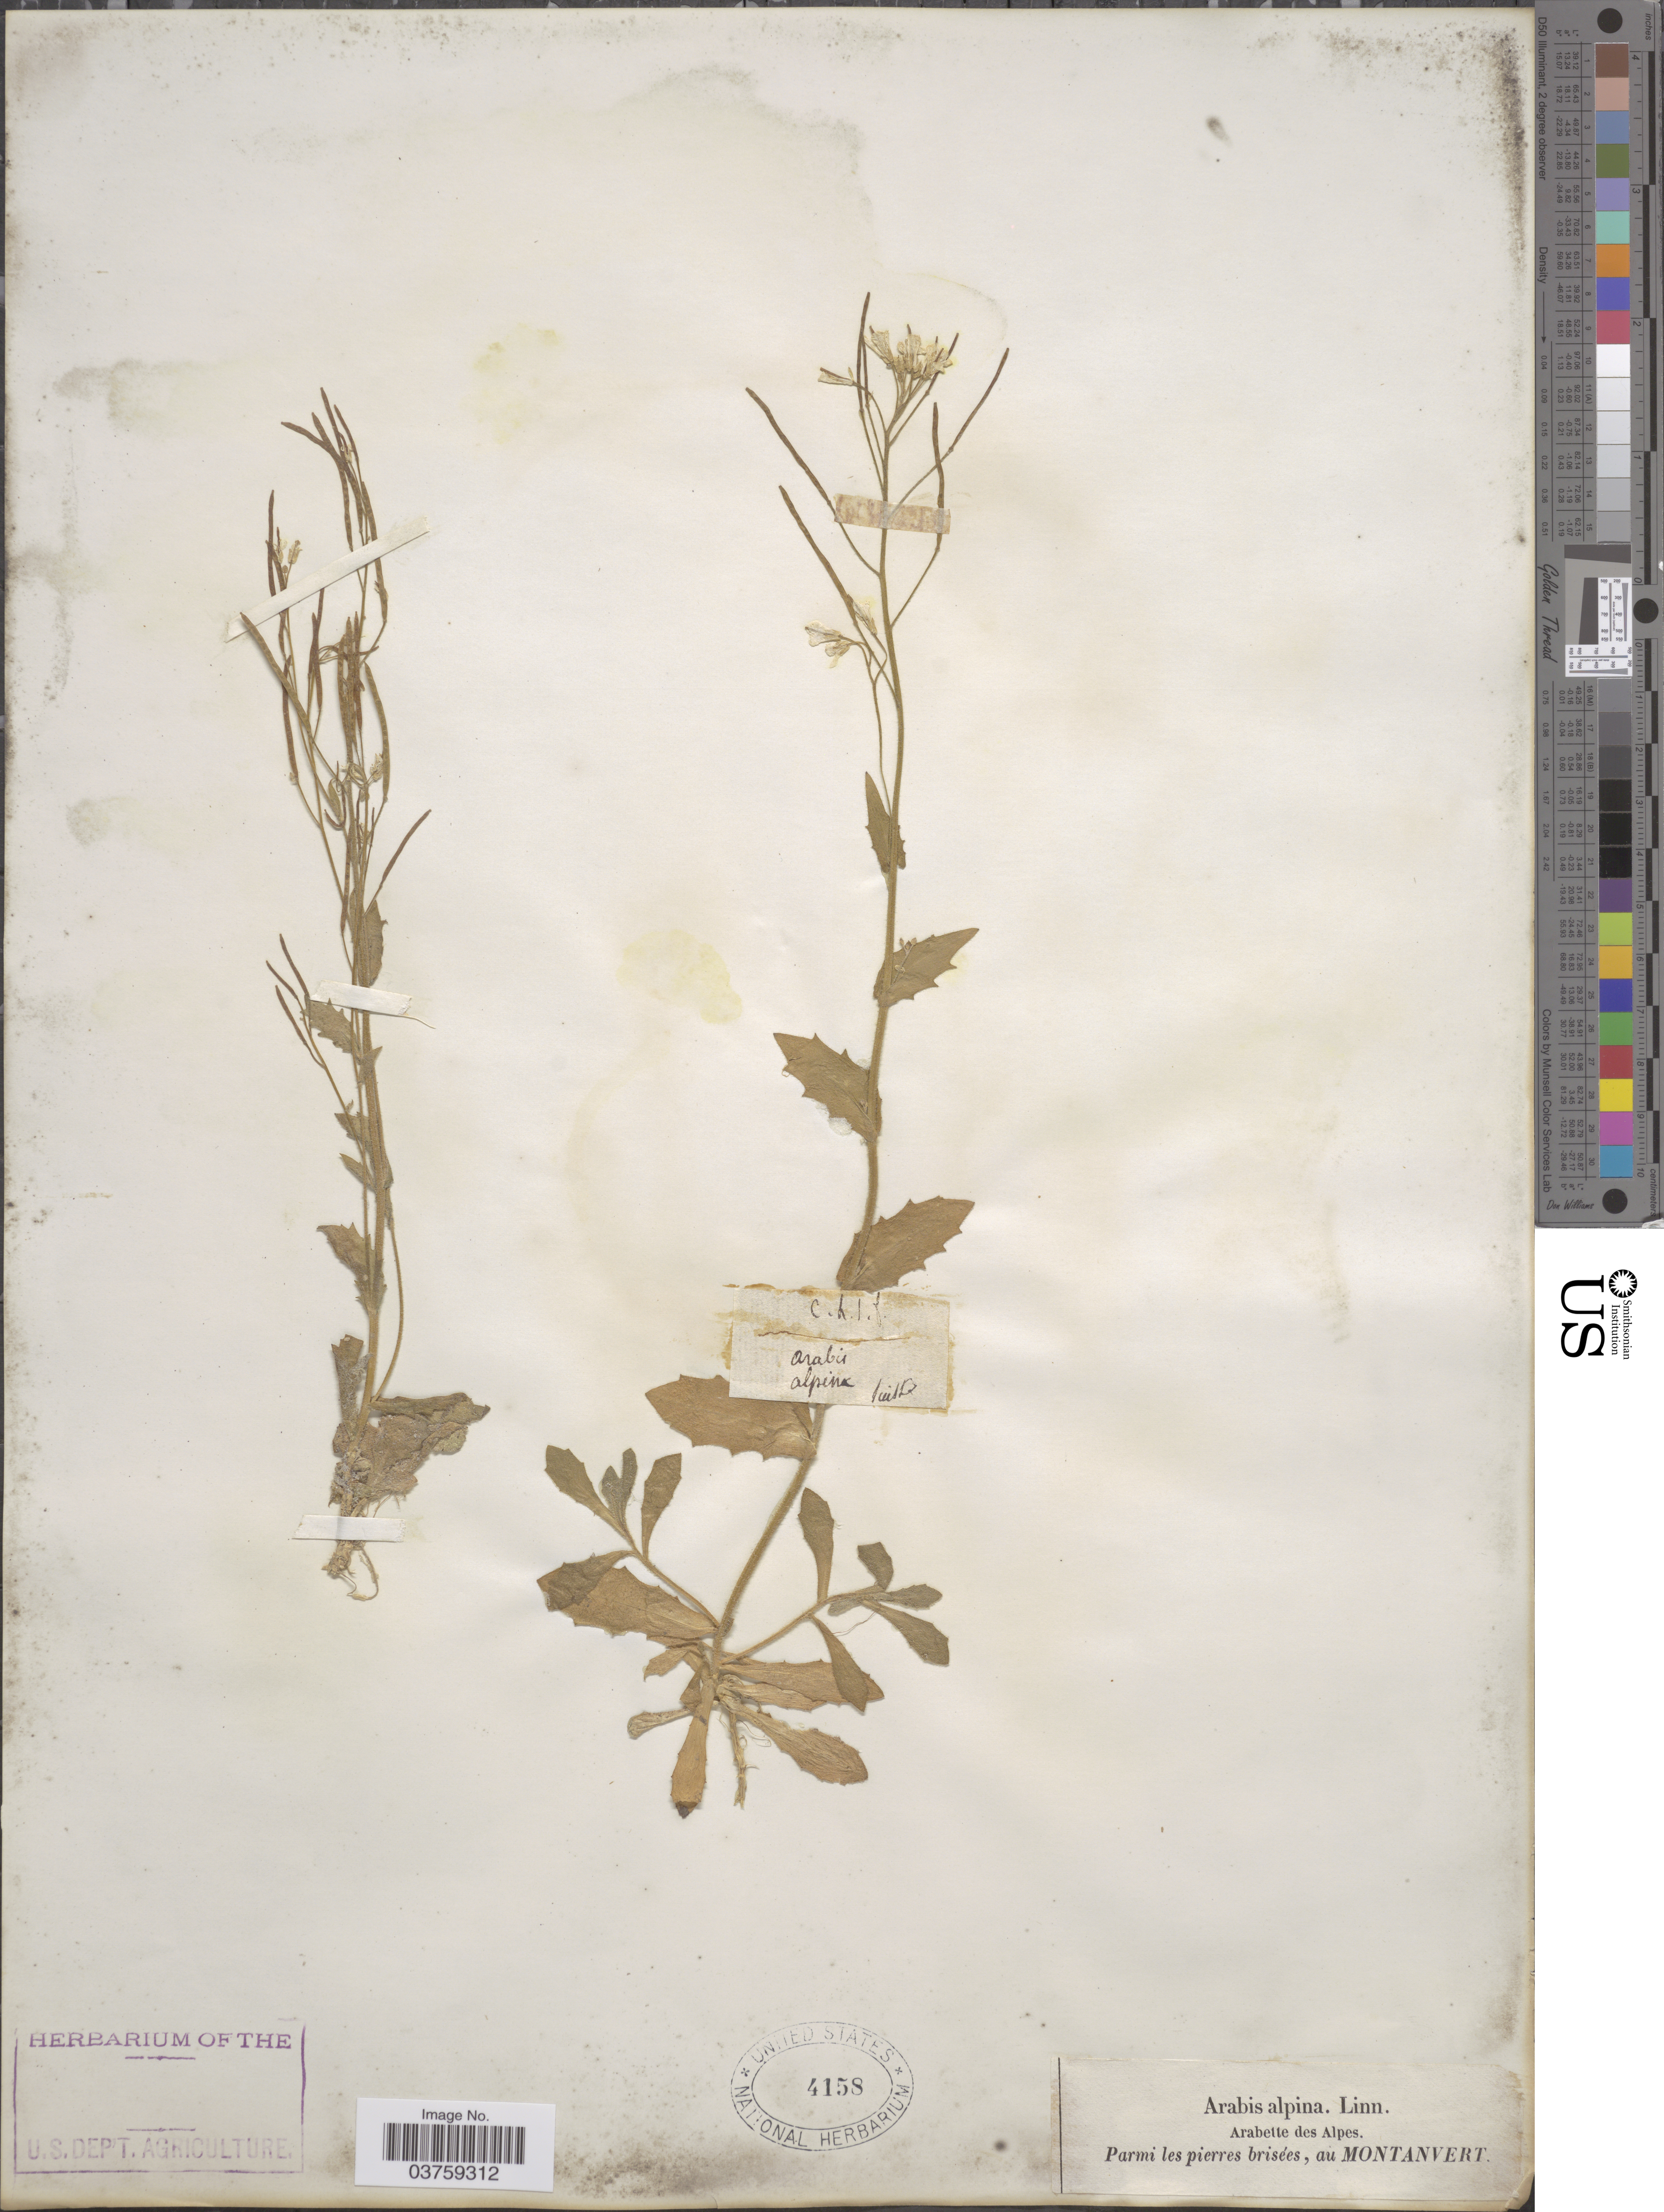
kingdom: Plantae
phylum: Tracheophyta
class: Magnoliopsida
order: Brassicales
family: Brassicaceae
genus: Arabis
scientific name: Arabis alpina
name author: L.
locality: Parmi les pierres brisées, au Montanvert.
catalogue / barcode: US 4158